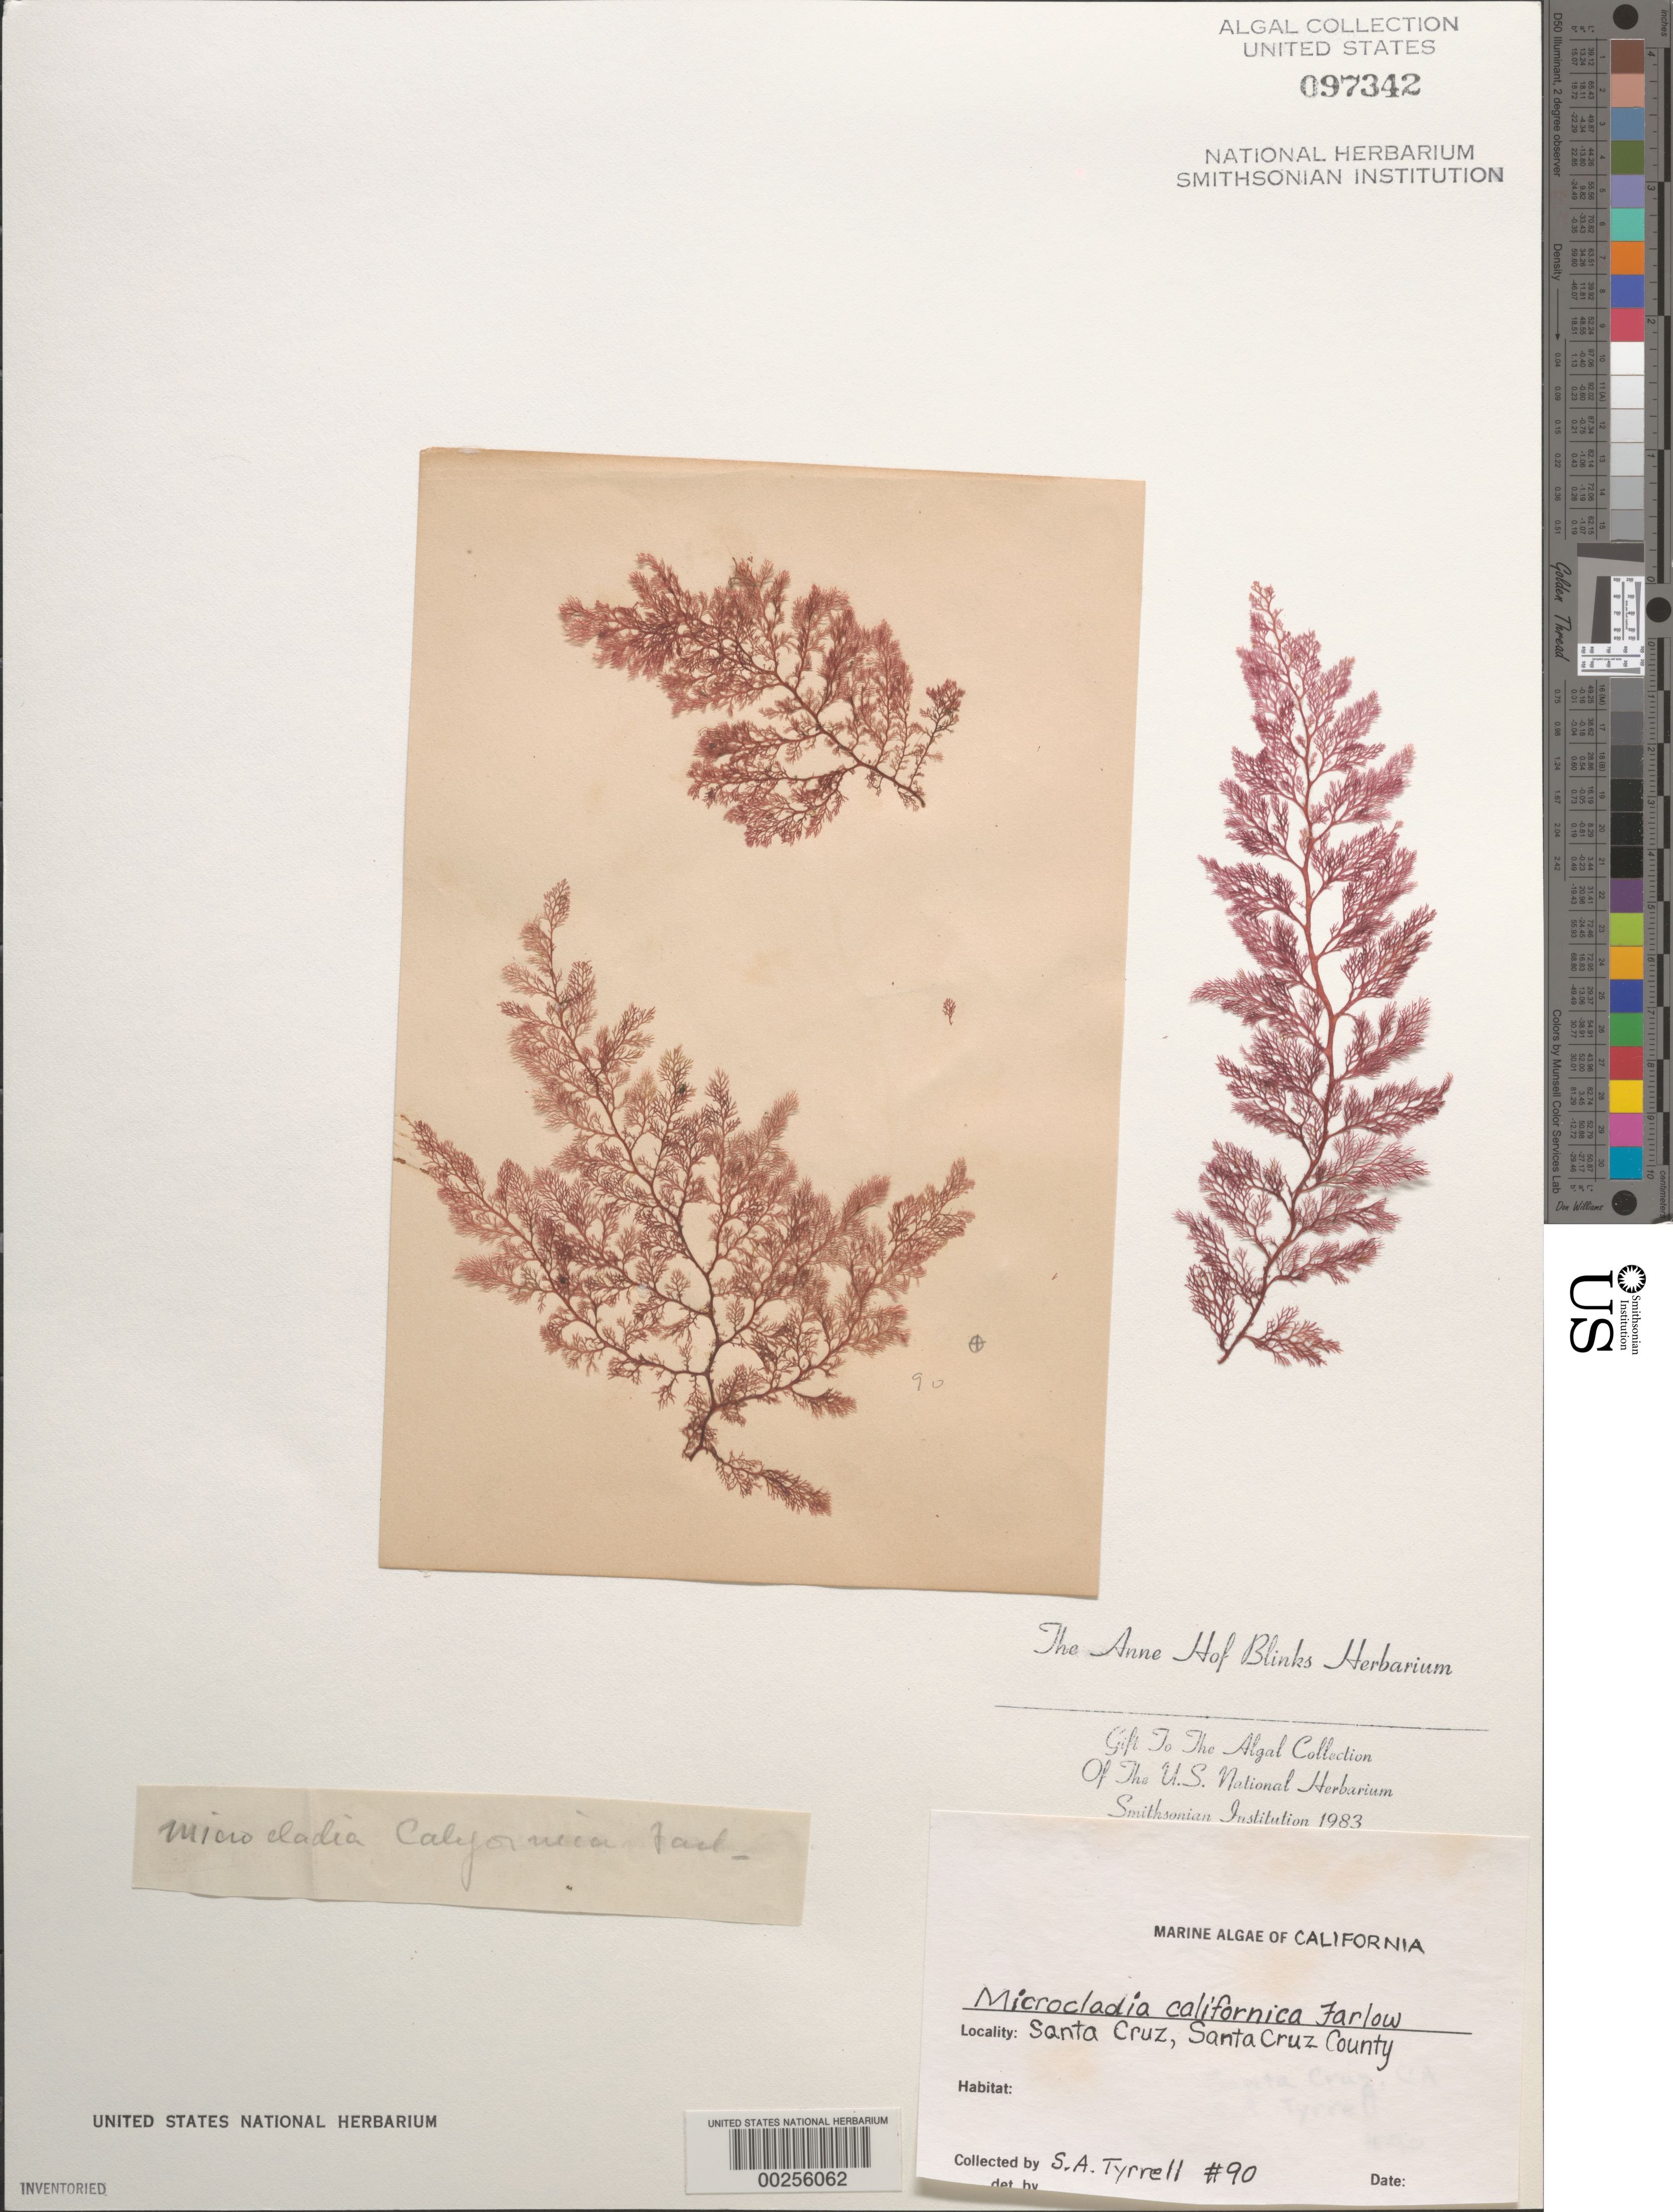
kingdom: Plantae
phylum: Rhodophyta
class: Florideophyceae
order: Ceramiales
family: Ceramiaceae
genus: Campylaephora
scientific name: Campylaephora californica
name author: (Farl.) T.O. Cho in T.O. Cho et al.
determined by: Algae name updating Project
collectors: C. Tyrrell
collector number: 90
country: United States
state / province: California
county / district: Santa Cruz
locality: Santa Cruz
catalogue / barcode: US 97342